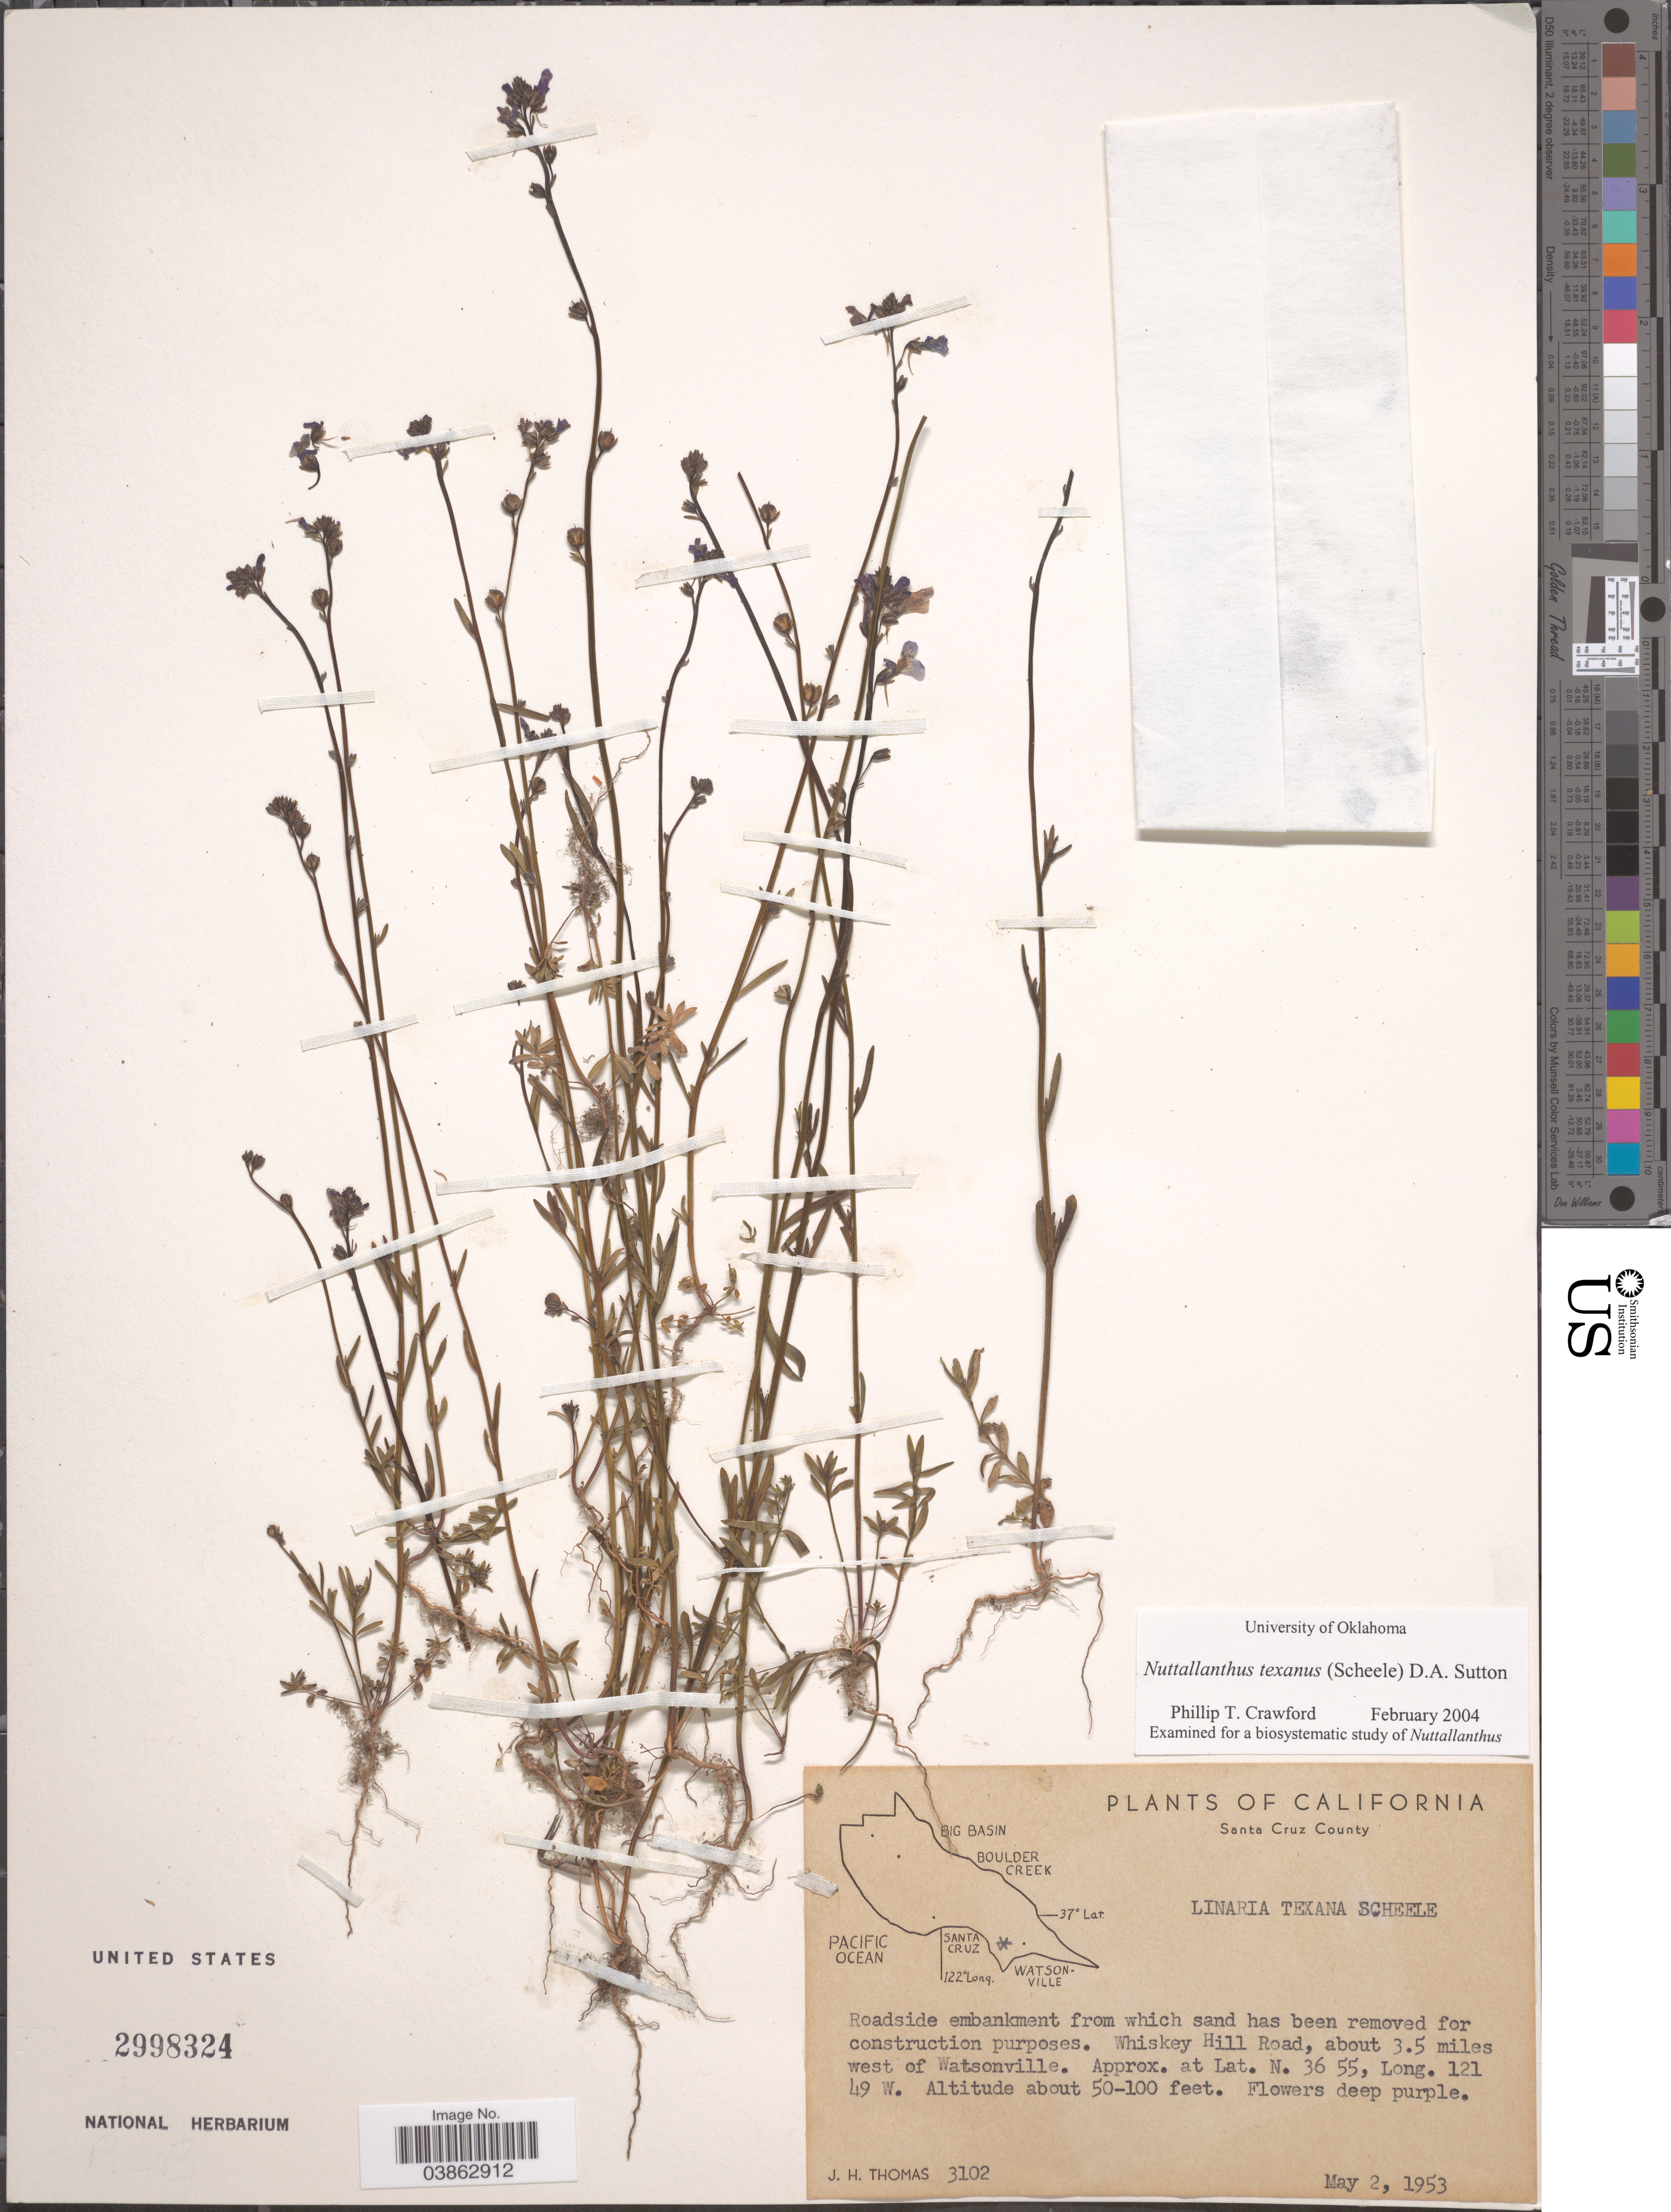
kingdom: Plantae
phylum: Tracheophyta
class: Magnoliopsida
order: Lamiales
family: Plantaginaceae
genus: Linaria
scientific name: Linaria texana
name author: Scheele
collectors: J. H. Thomas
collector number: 3102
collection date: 1953-05-02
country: United States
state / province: California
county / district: Santa Cruz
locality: Santa Cruz County. Whiskey Hill Road, about 3.5 miles west of Watsonville.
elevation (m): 15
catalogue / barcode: US 2998324